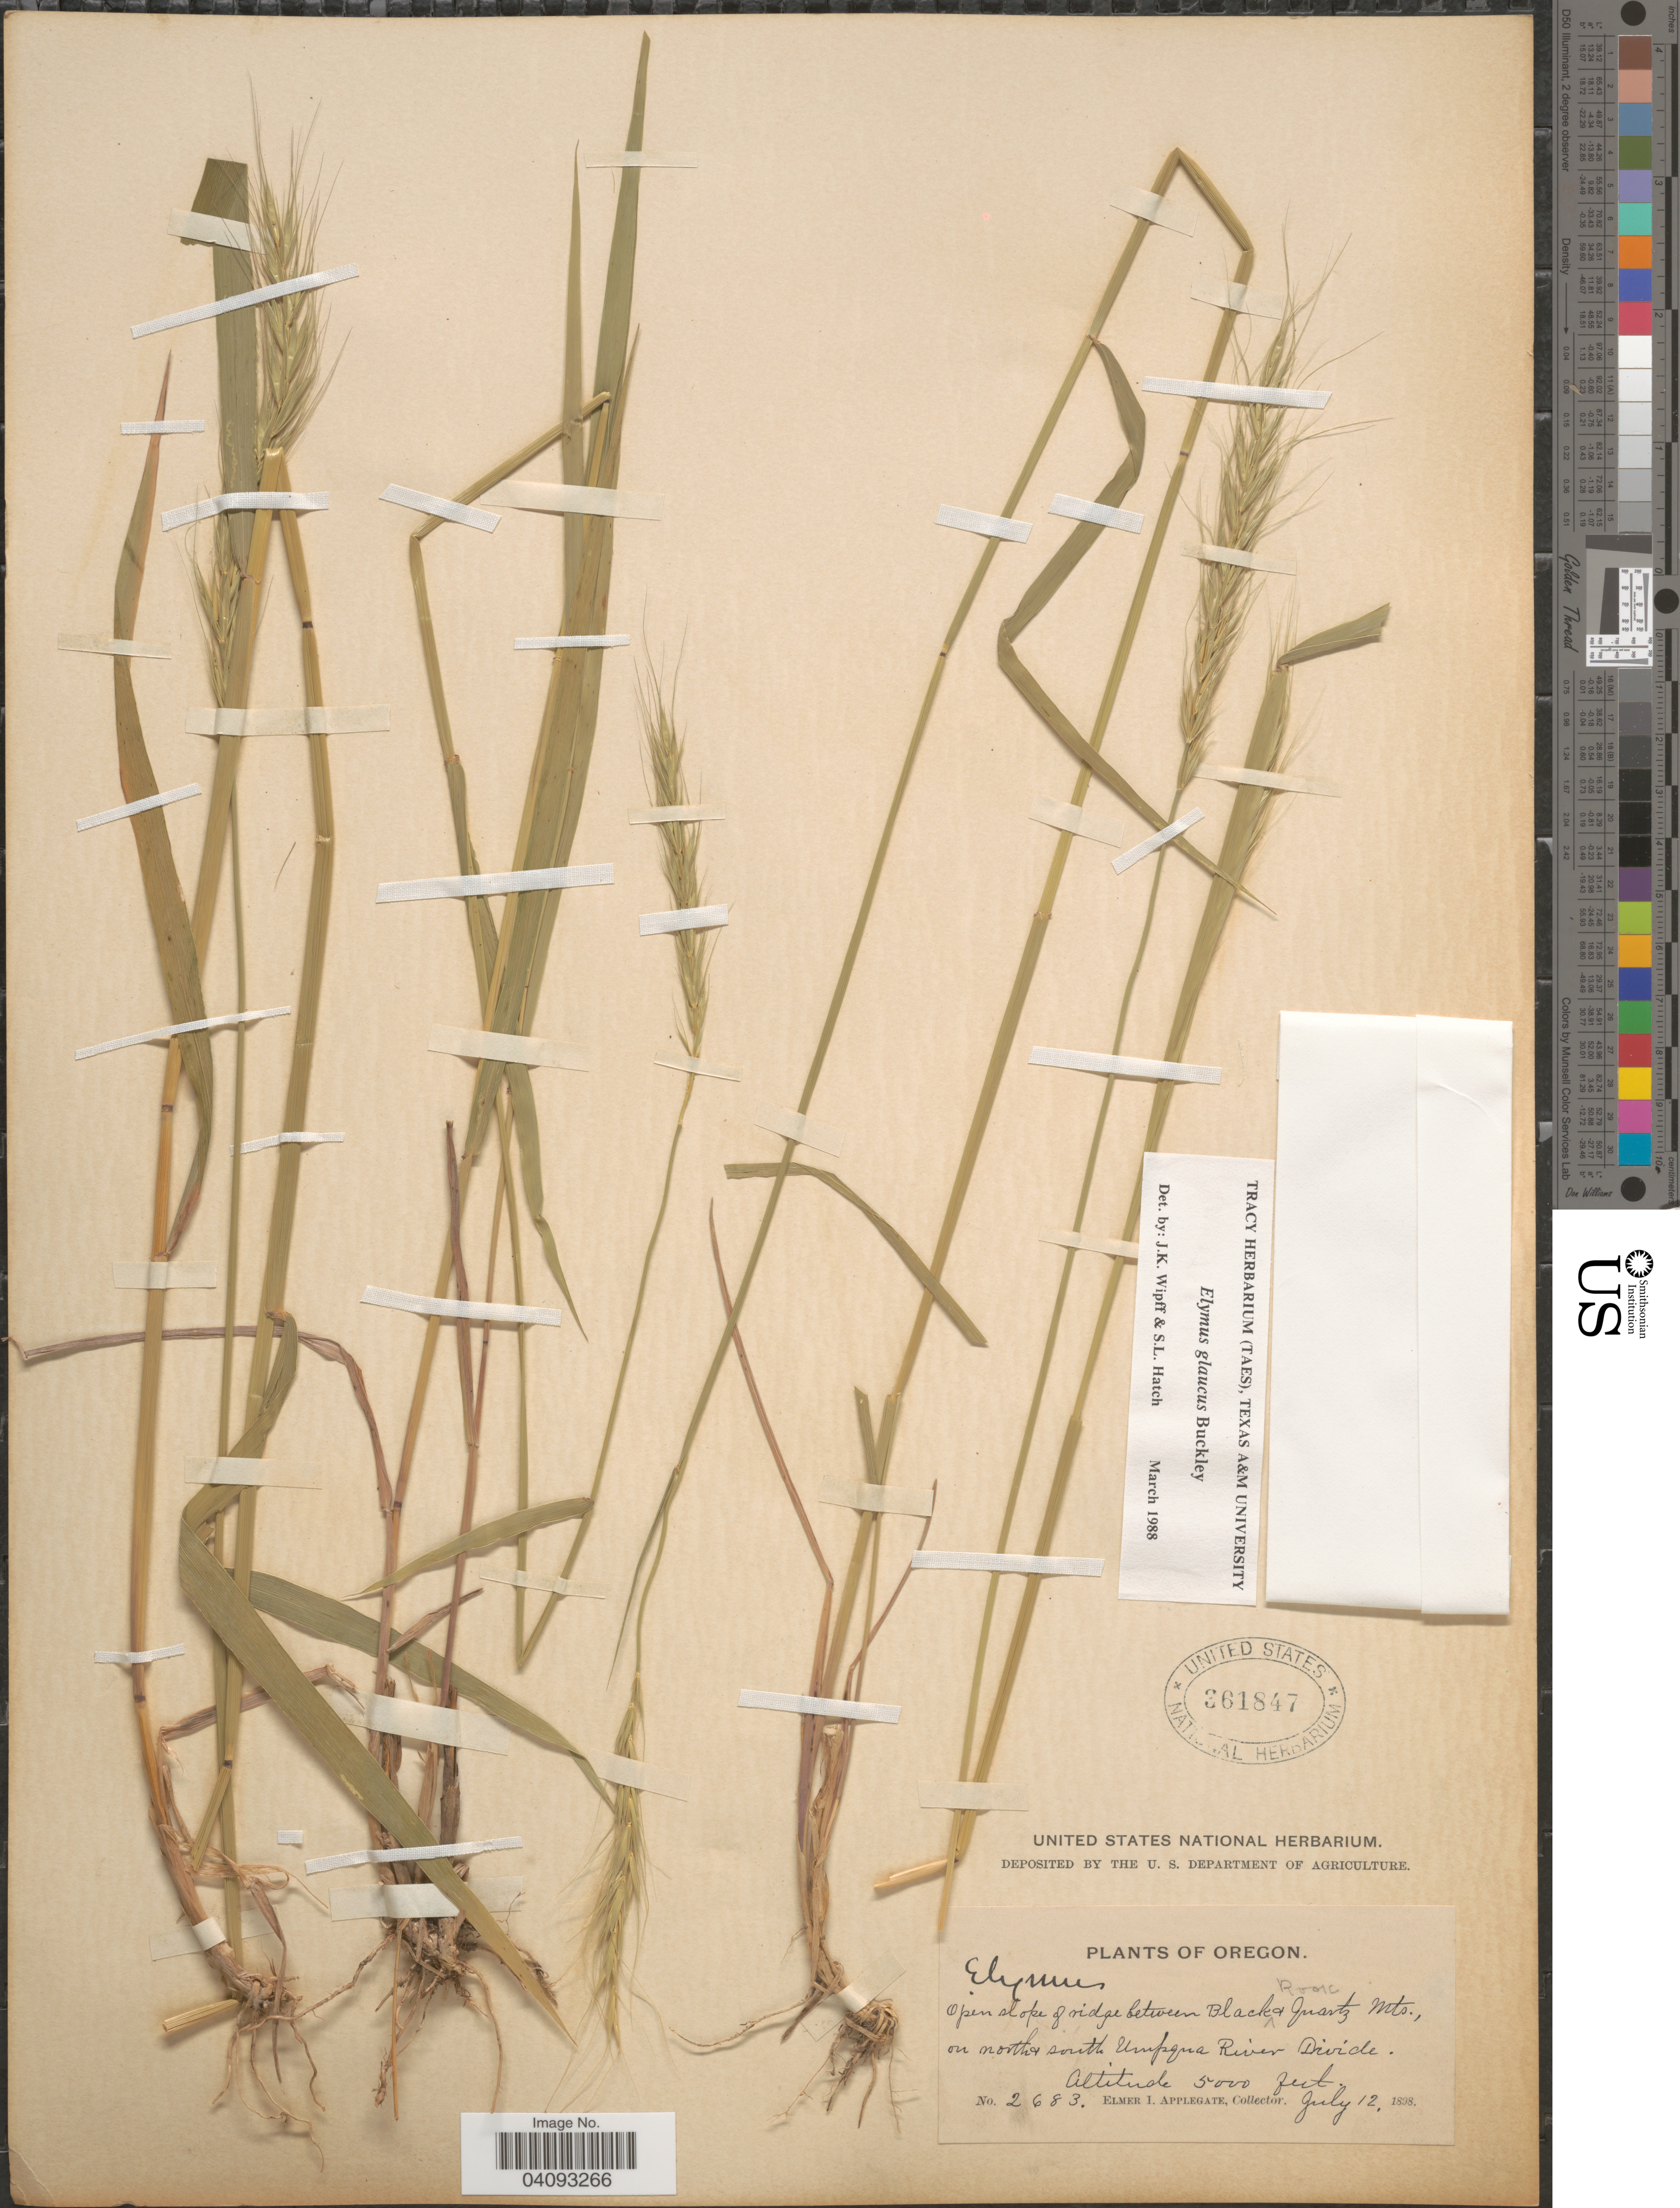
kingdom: Plantae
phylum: Tracheophyta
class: Liliopsida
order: Poales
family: Poaceae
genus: Elymus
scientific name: Elymus glaucus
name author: Buckley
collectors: E. I. Applegate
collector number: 2683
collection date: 1898-07-12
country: United States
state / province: Oregon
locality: Open slope of ridge between Black Rock & Quartz Mts., on north & south Umpqua River Divide.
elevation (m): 1524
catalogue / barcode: US 361847